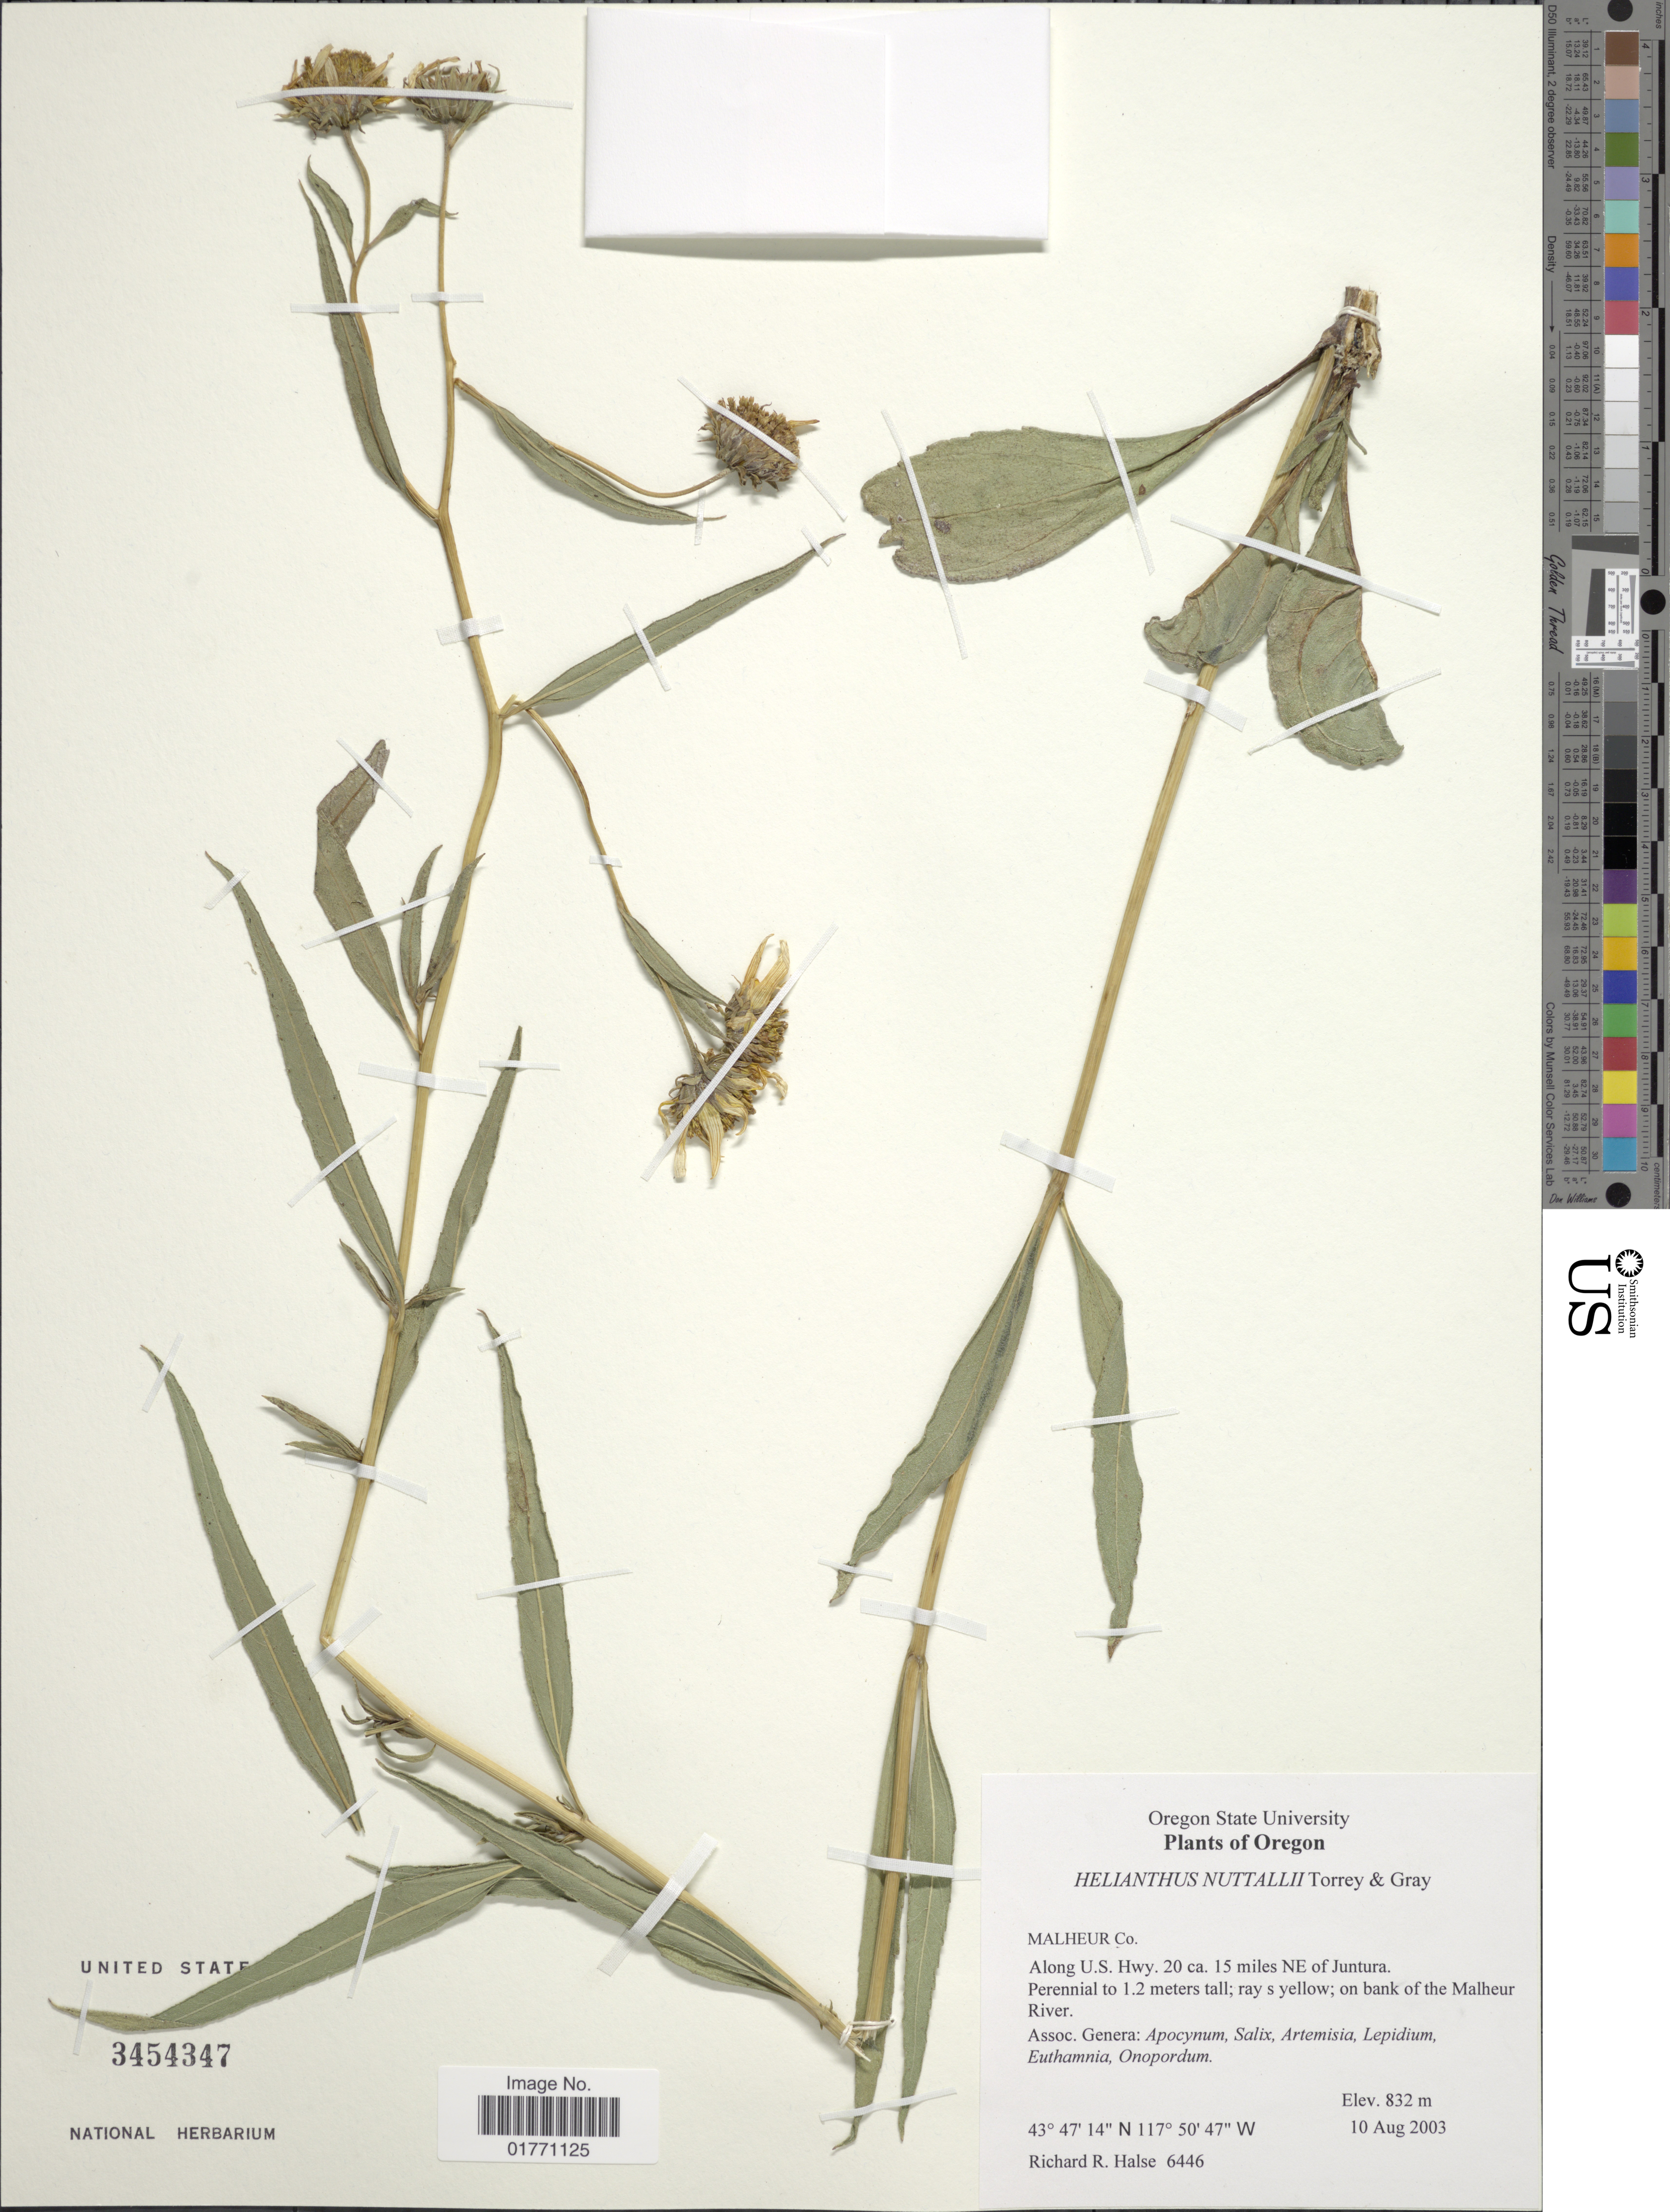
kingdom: Plantae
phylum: Tracheophyta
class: Magnoliopsida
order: Asterales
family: Asteraceae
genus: Helianthus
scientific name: Helianthus nuttallii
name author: Torr. & A. Gray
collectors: R. Halse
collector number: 6446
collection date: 2003-08-10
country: United States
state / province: Oregon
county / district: Malheur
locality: Malheur Co., along U.S. Hwy. 20 ca. 15 miles NE of Juntura, on bank of the Malheur River.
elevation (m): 832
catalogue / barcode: US 3454347